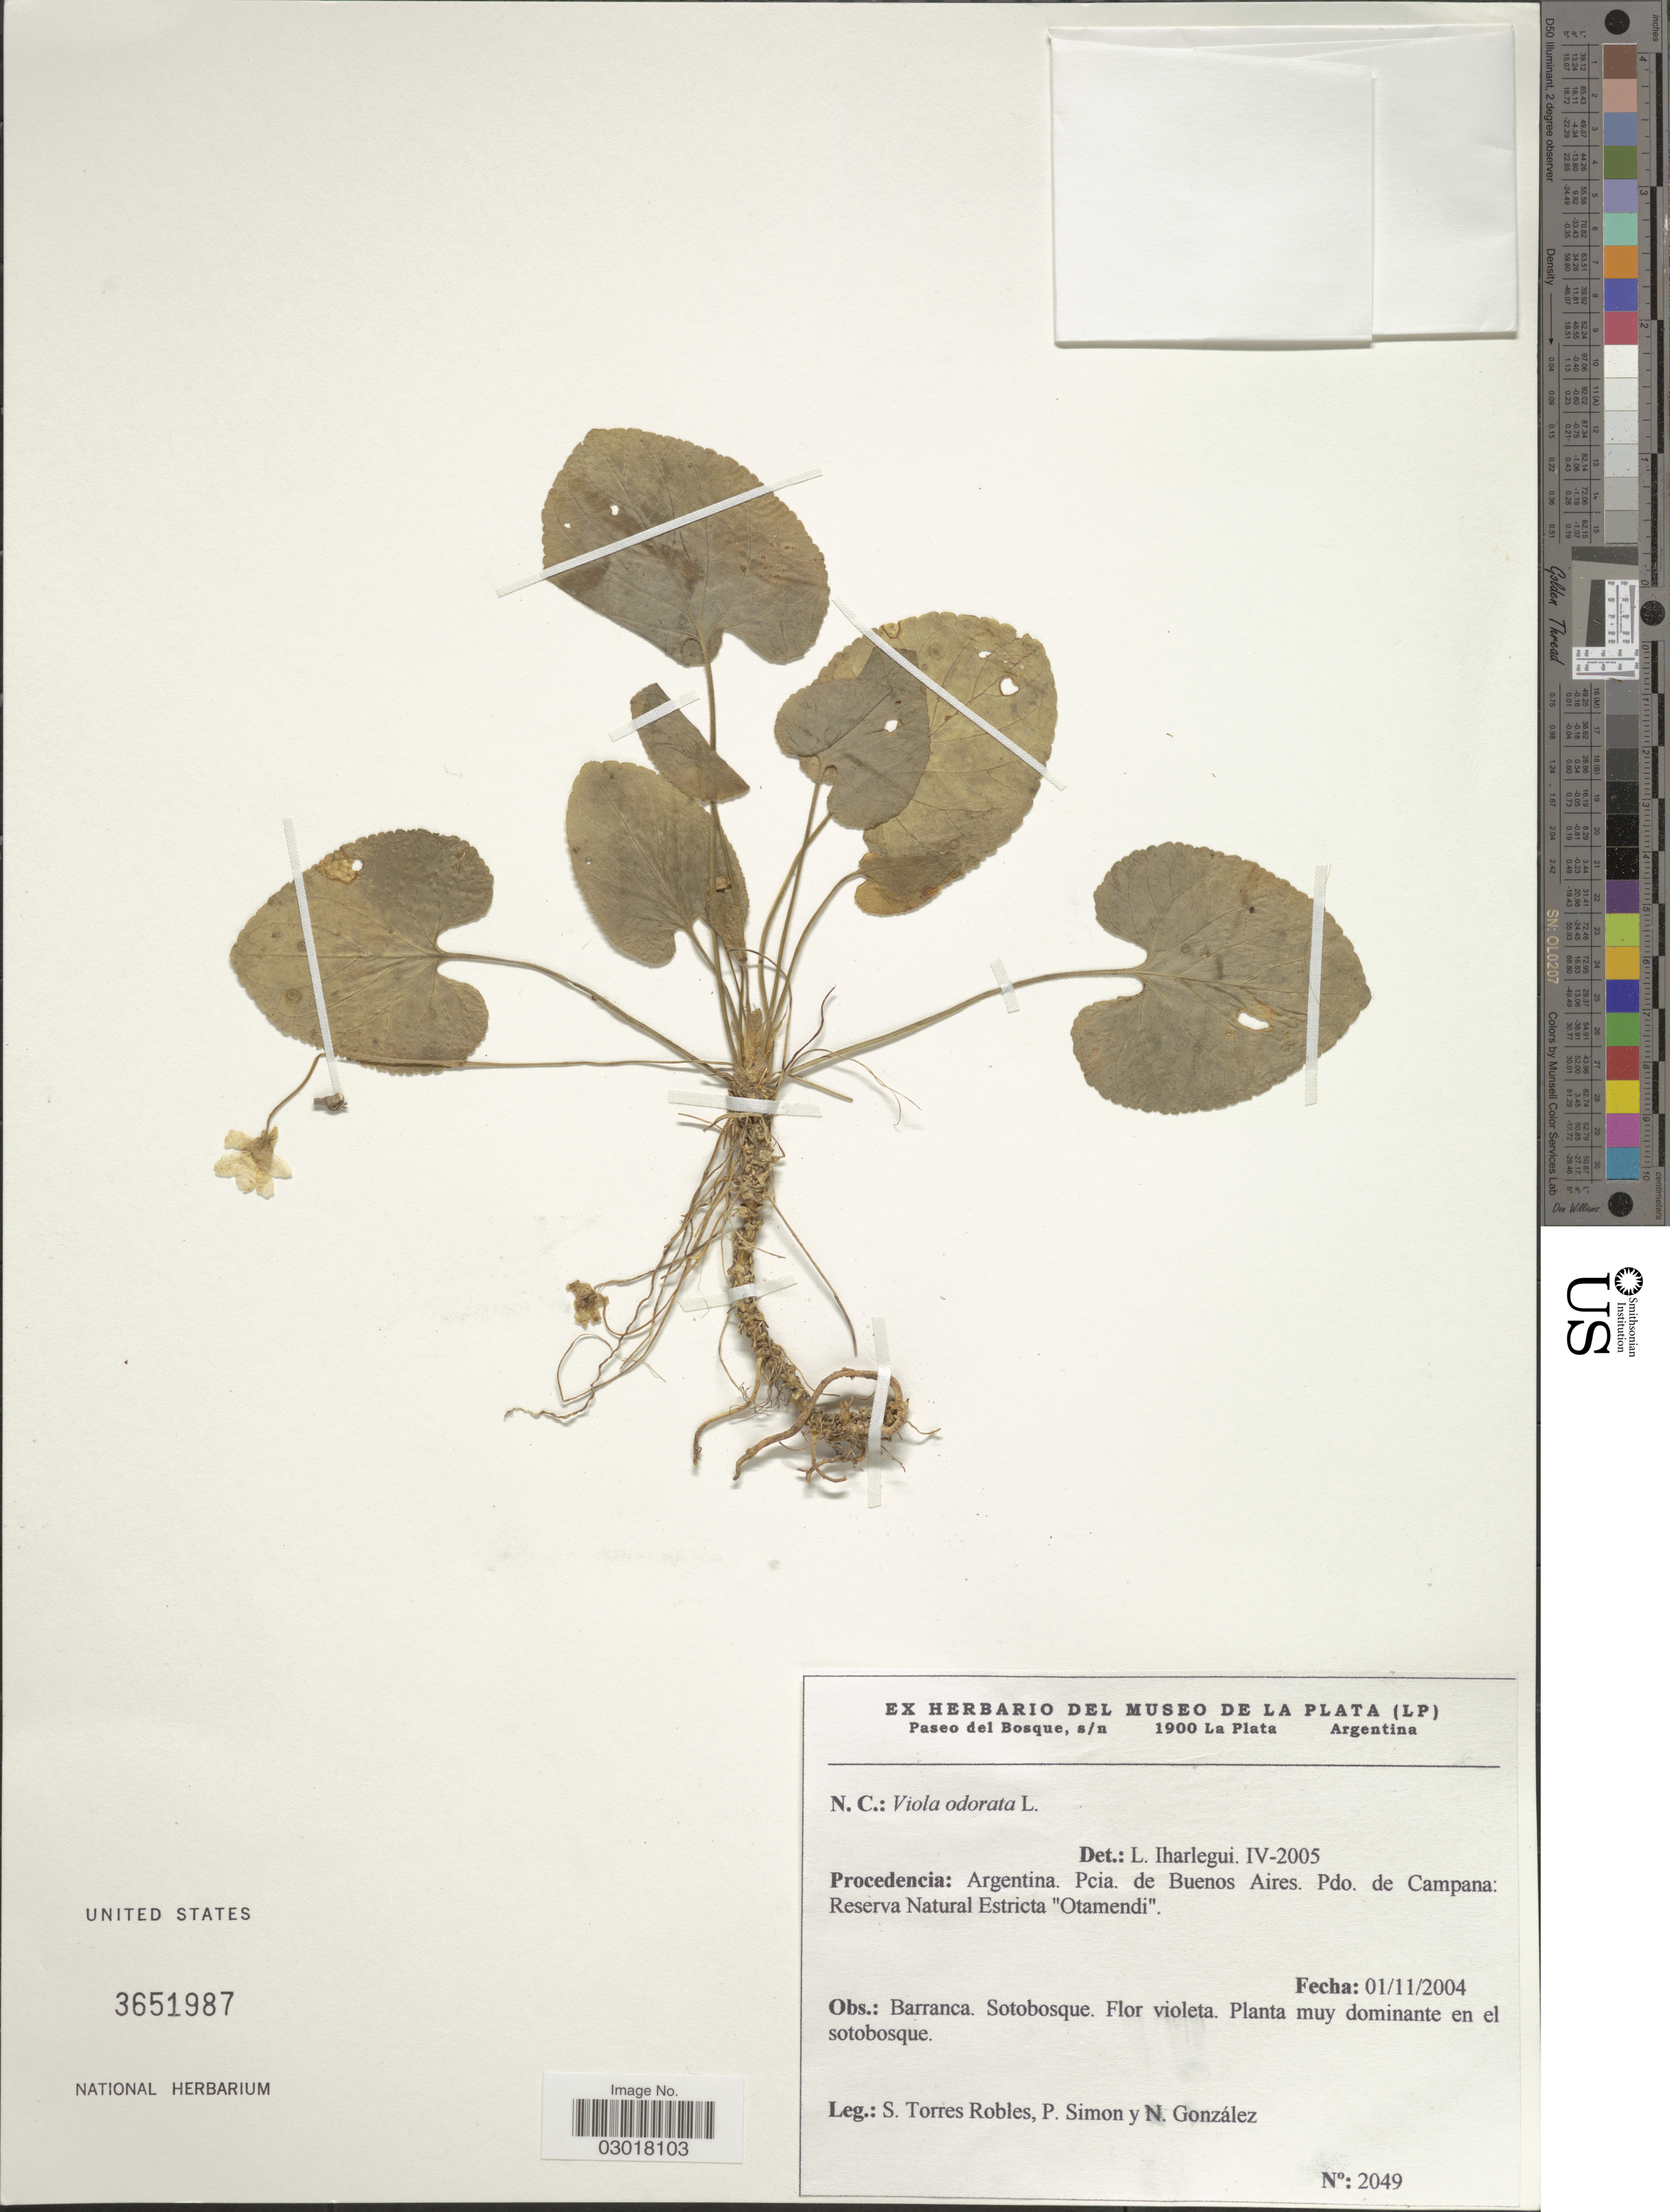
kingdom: Plantae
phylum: Tracheophyta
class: Magnoliopsida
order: Malpighiales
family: Violaceae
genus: Viola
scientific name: Viola odorata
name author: L.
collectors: S. Torres Robles, P. Simon & N. Gonzalez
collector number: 2049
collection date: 2004-11-01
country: Argentina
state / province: Buenos Aires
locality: Pdo. de Campana: Reserva Natural Estricta 'Otamendi'.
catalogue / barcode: US 3651987